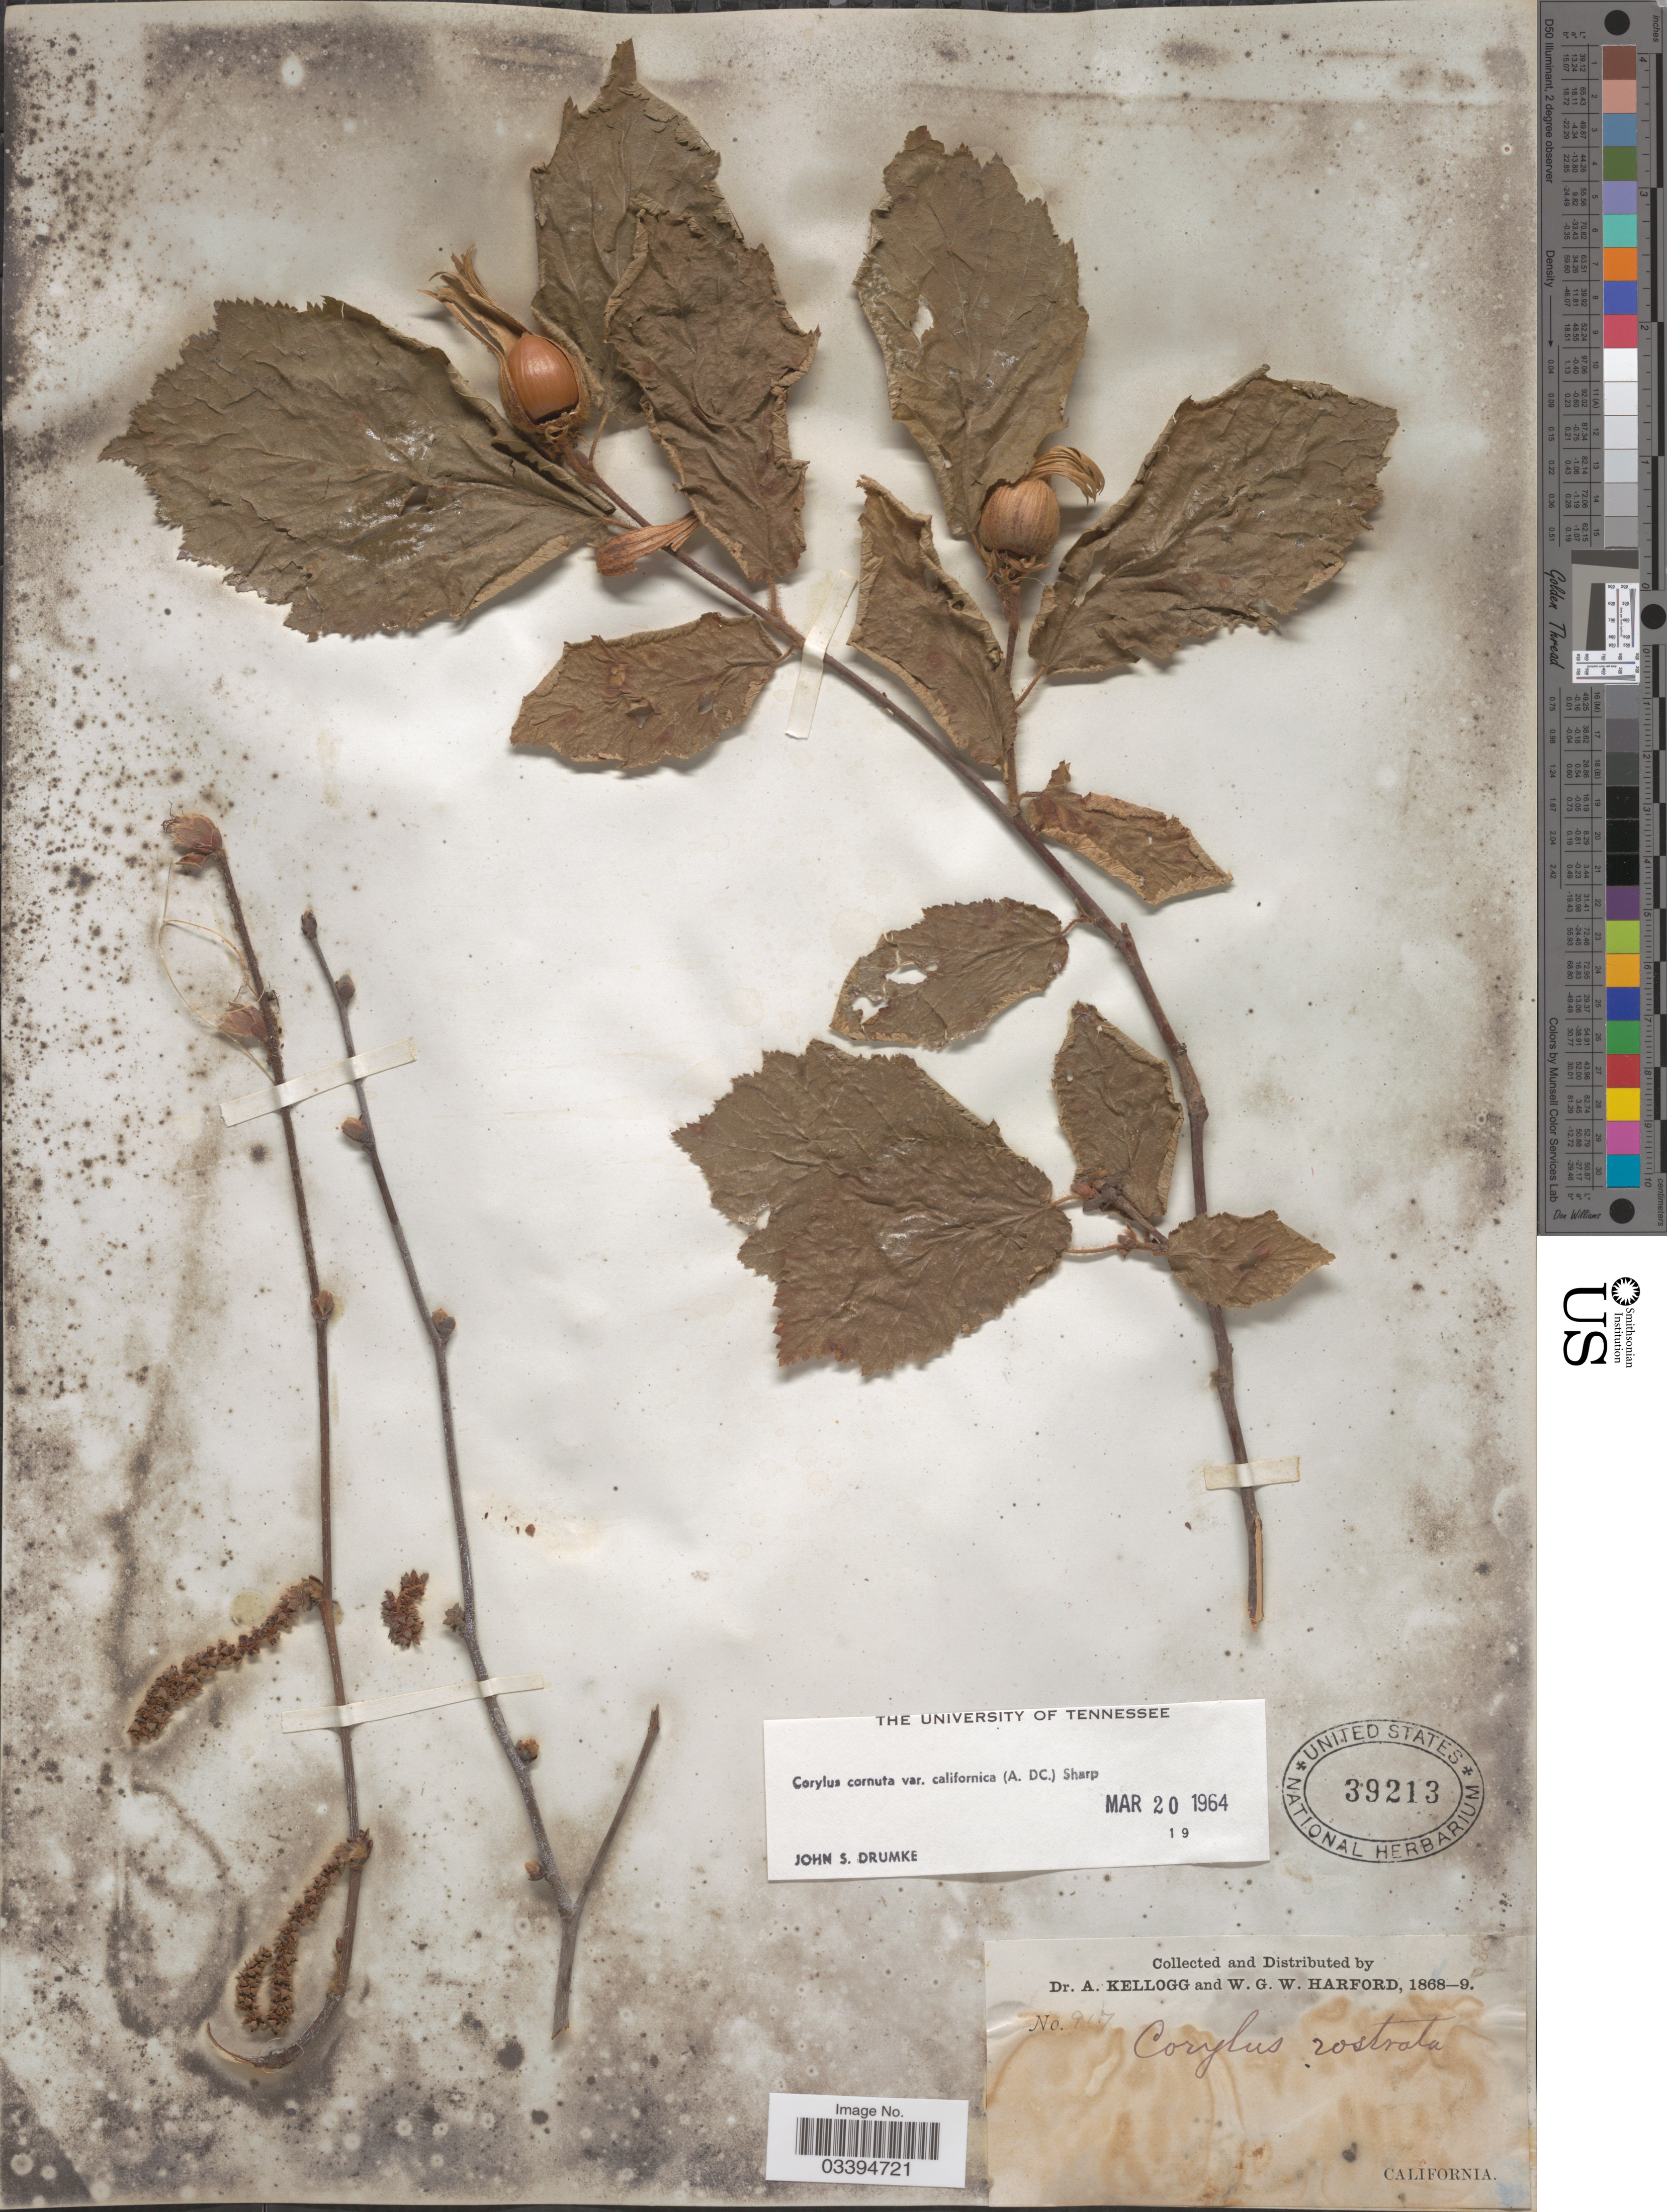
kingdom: Plantae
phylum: Tracheophyta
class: Magnoliopsida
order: Fagales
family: Betulaceae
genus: Corylus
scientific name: Corylus cornuta var. californica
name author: Marshall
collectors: A. Kellogg & W. G. W. Harford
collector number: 917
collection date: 1868/1869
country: United States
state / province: California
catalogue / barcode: US 39213